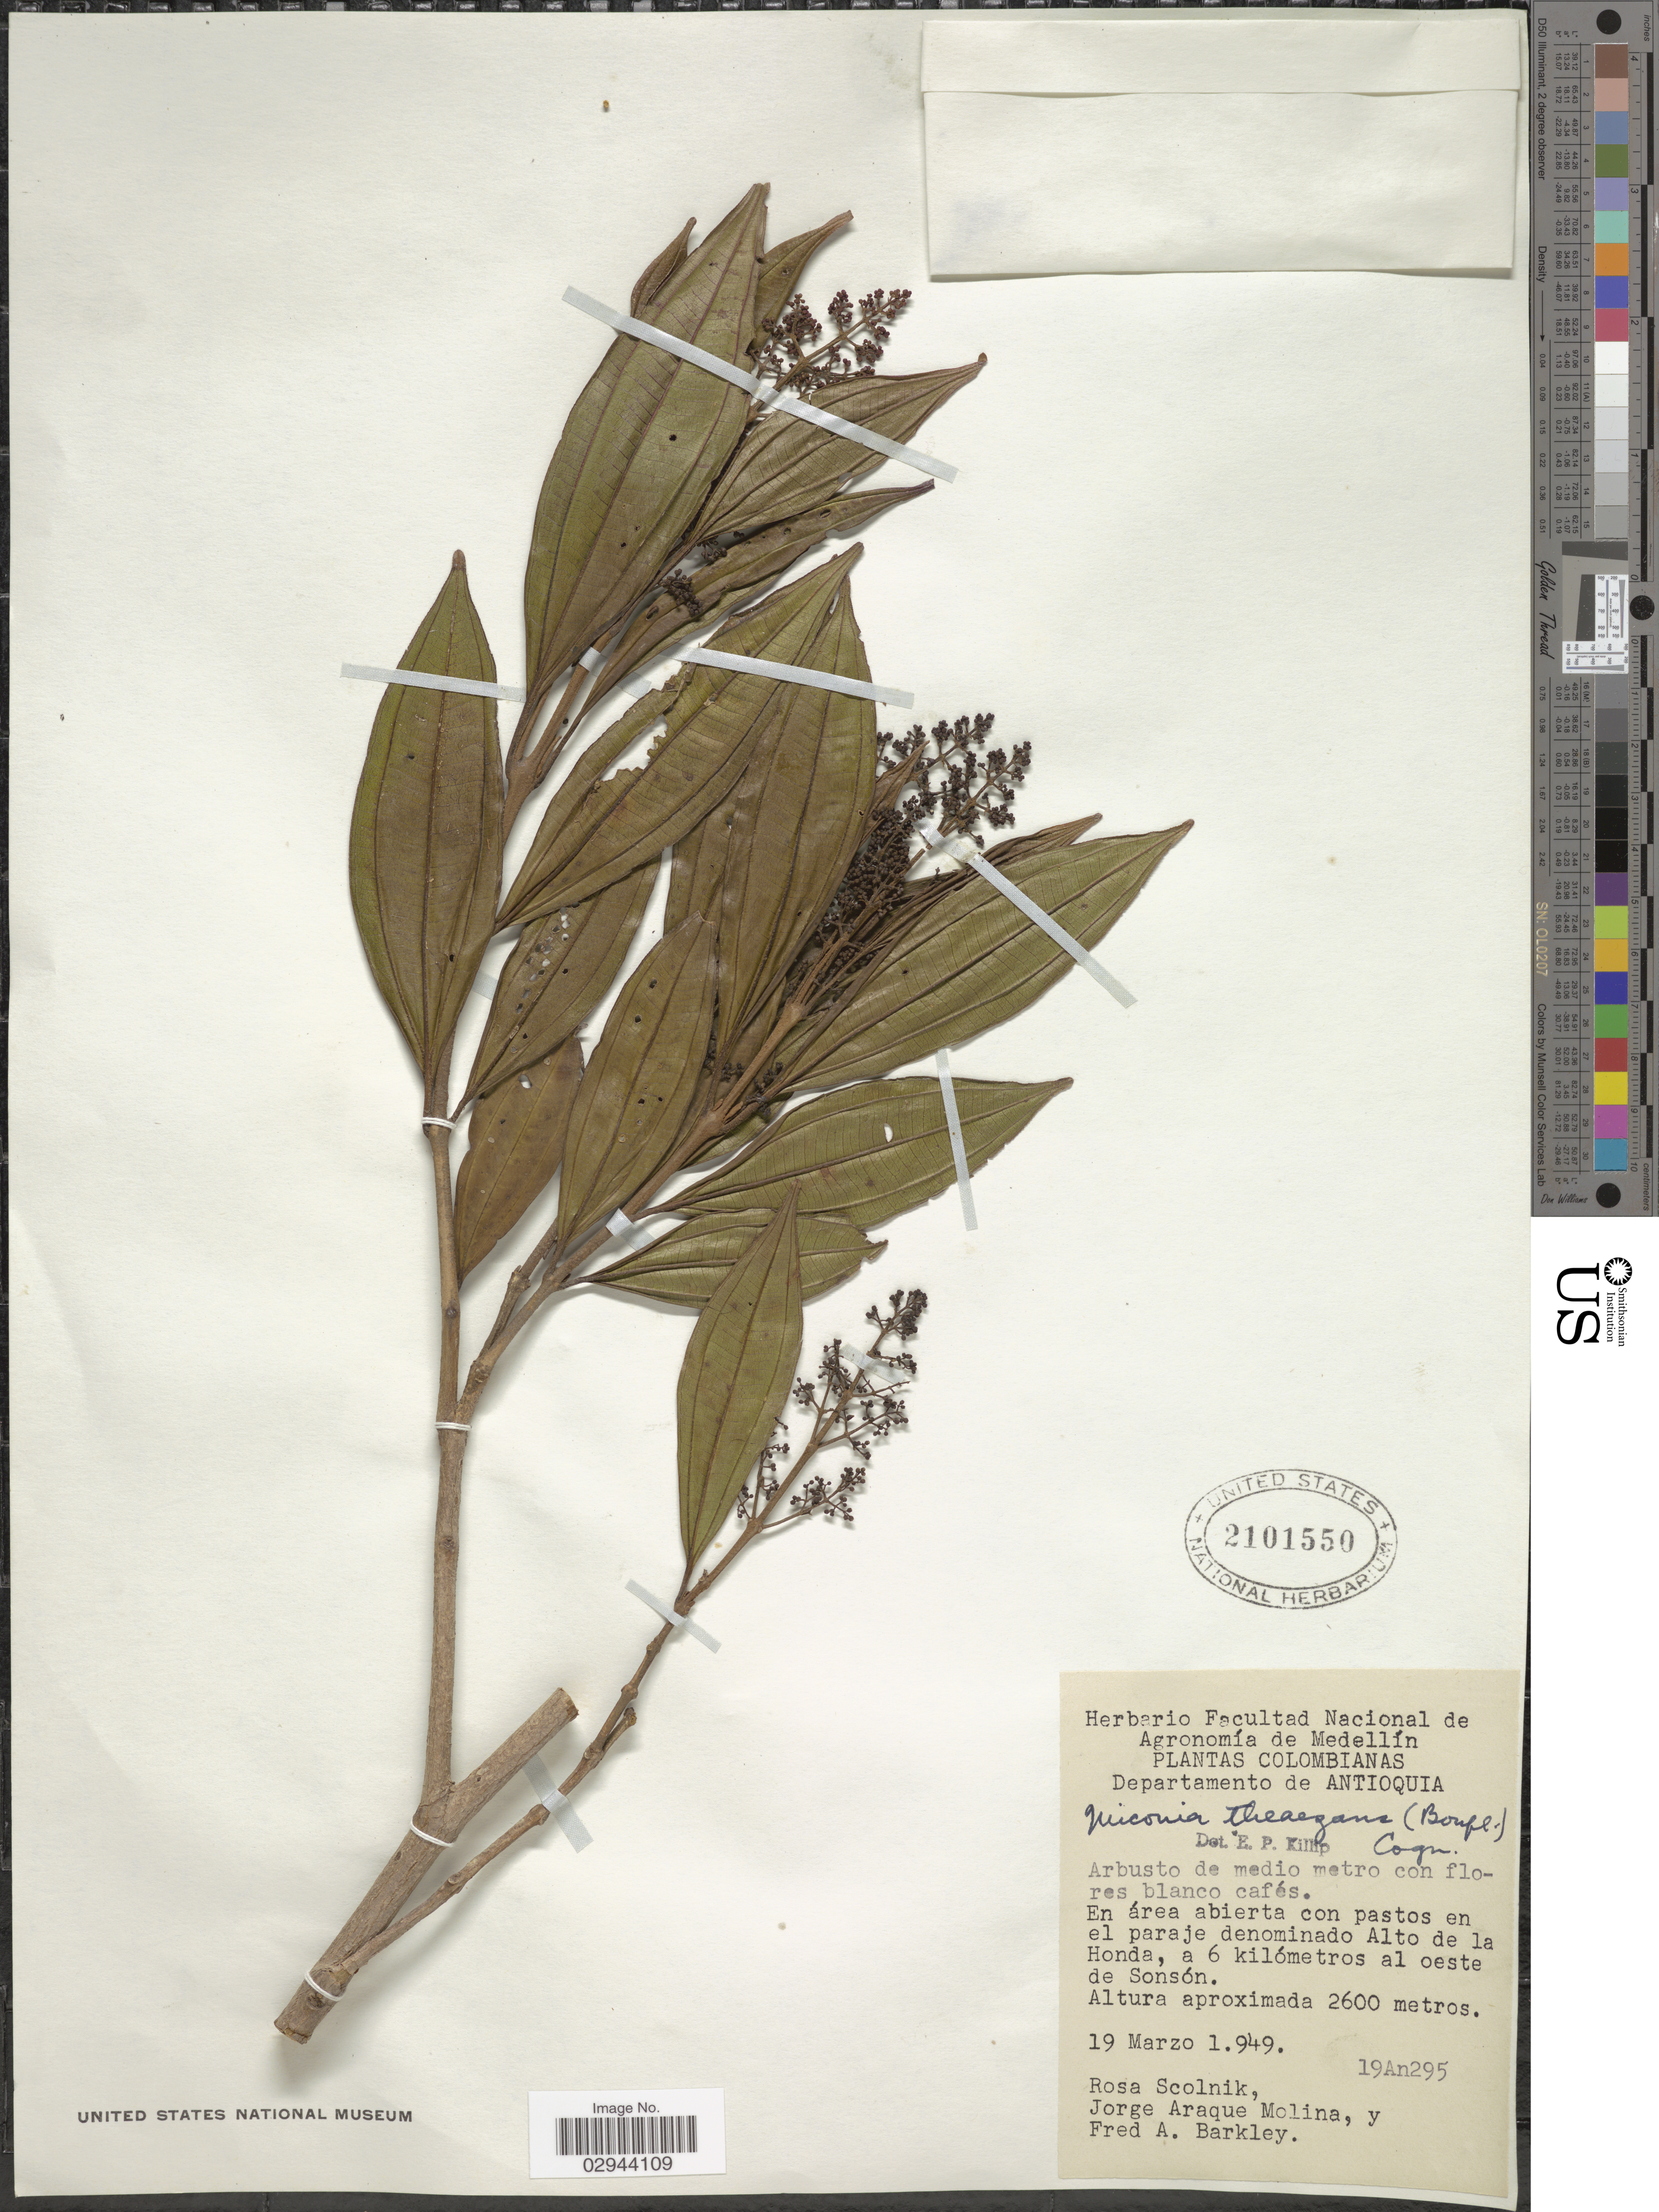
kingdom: Plantae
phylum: Tracheophyta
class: Magnoliopsida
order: Myrtales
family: Melastomataceae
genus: Miconia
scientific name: Miconia theizans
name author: (Bonpl.) Cogn.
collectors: R. Scolnik, J. Araque Molina & F. A. Barkley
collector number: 19An295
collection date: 1949-03-19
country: Colombia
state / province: Antioquia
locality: Departamento de Antioquia, en área abierta con pastos en el paraje denominado Alto de la Honda, a 6 kilómetros al oeste de Sonsón.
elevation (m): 2600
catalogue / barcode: US 2101550